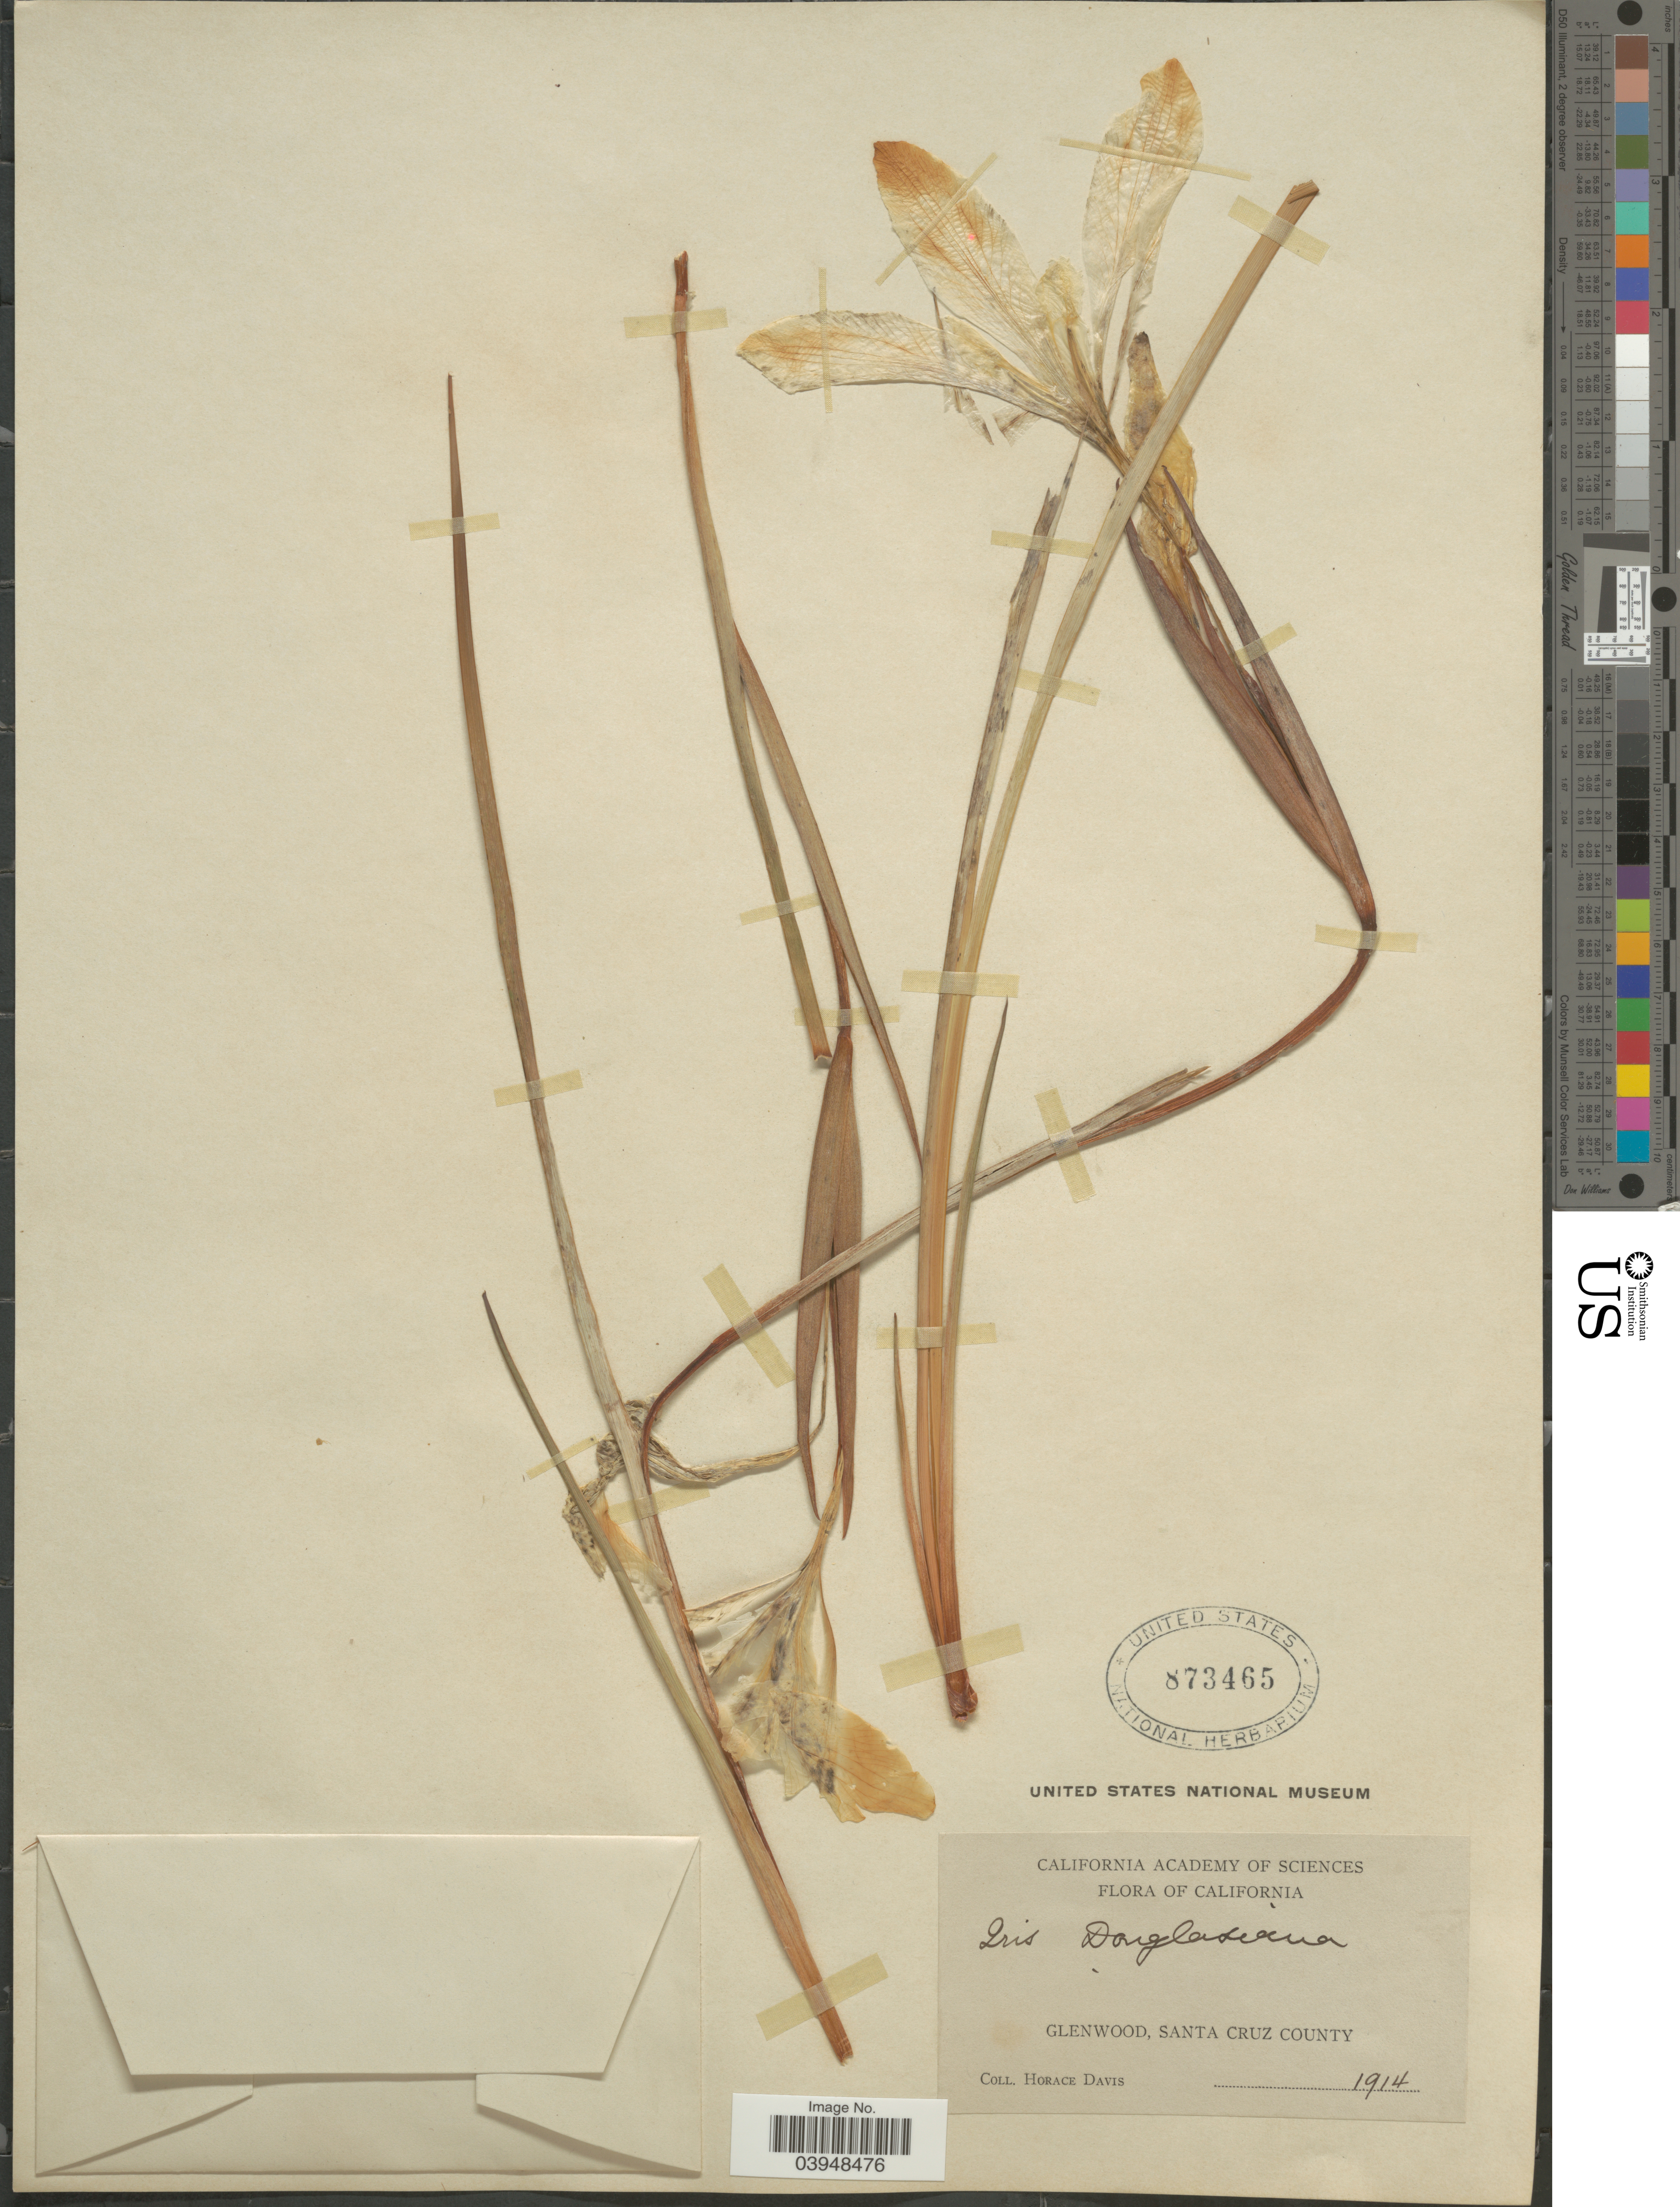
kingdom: Plantae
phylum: Tracheophyta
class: Liliopsida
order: Asparagales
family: Iridaceae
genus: Iris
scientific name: Iris douglasiana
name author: Herb.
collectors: H. Davis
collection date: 1914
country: United States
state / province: California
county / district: Santa Cruz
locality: Glenwood, Santa Cruz County.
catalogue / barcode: US 873465